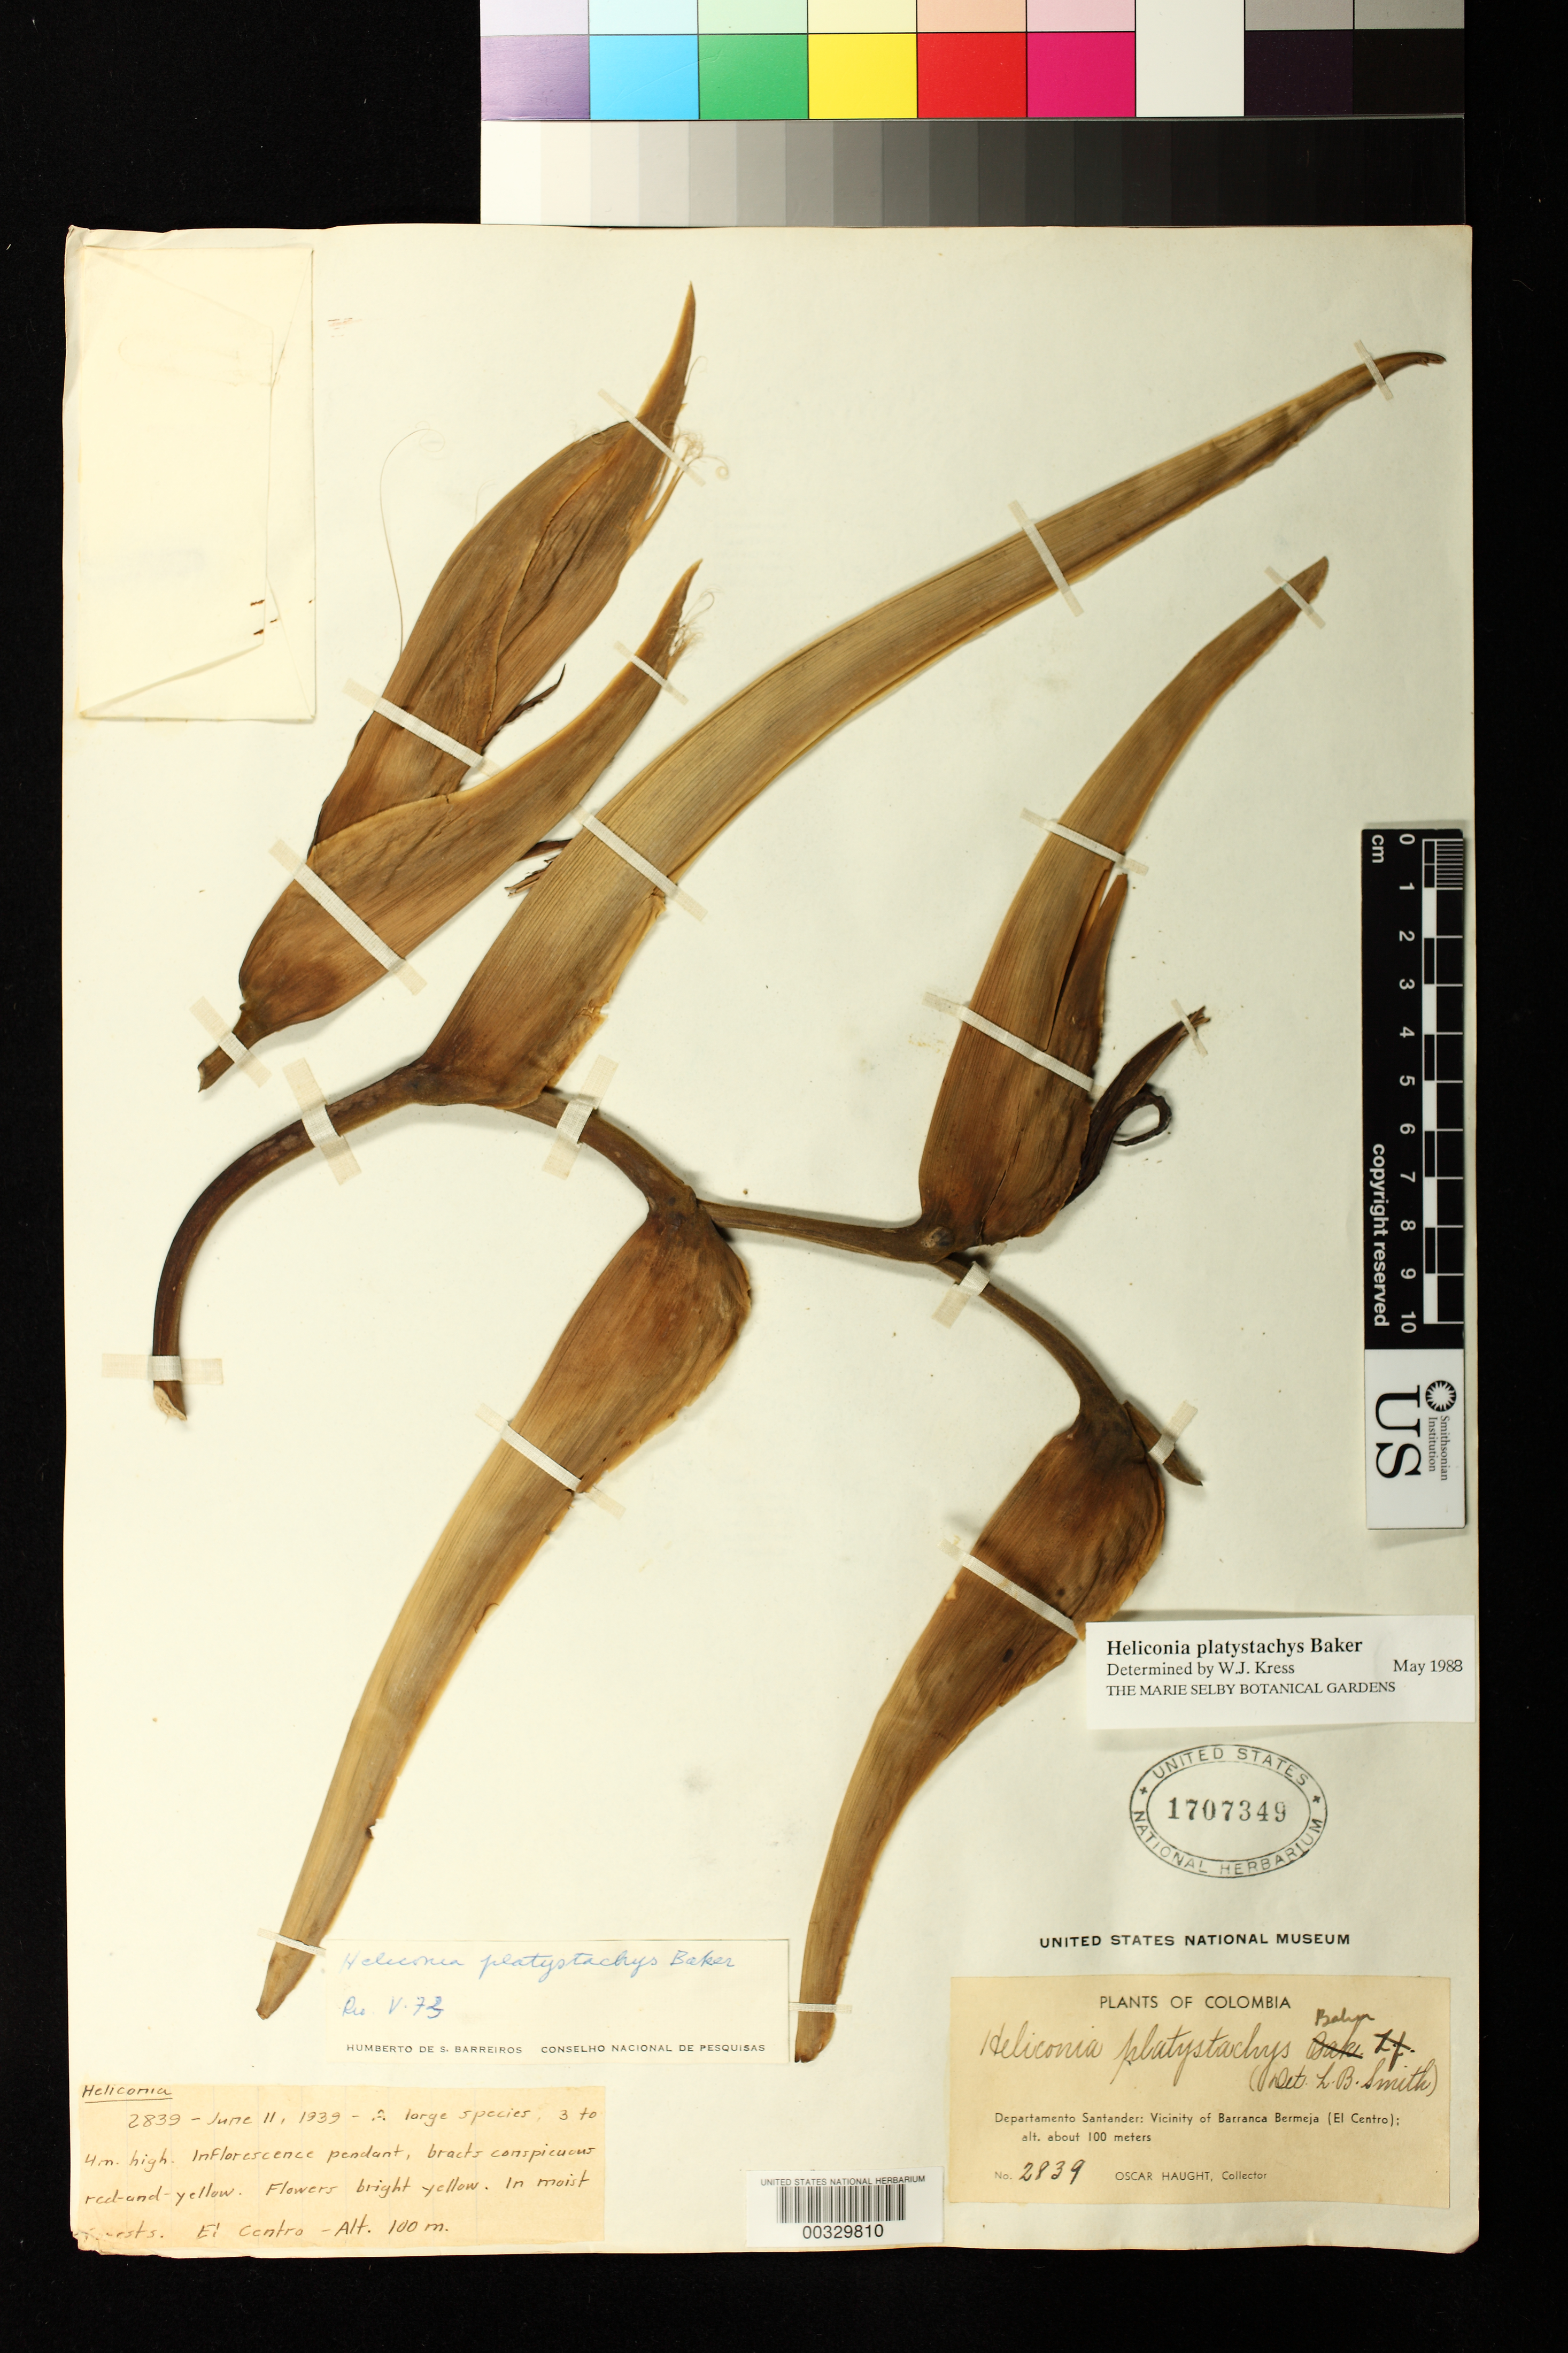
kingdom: Plantae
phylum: Tracheophyta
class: Liliopsida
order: Zingiberales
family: Heliconiaceae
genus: Heliconia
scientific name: Heliconia platystachys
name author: Baker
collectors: O. L. Haught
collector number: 2839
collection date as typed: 11 Jun 1939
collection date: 1939-06-11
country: Colombia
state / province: Santander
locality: Vicinity of Barrancabermeja (el Centro)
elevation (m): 100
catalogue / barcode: US 1707349